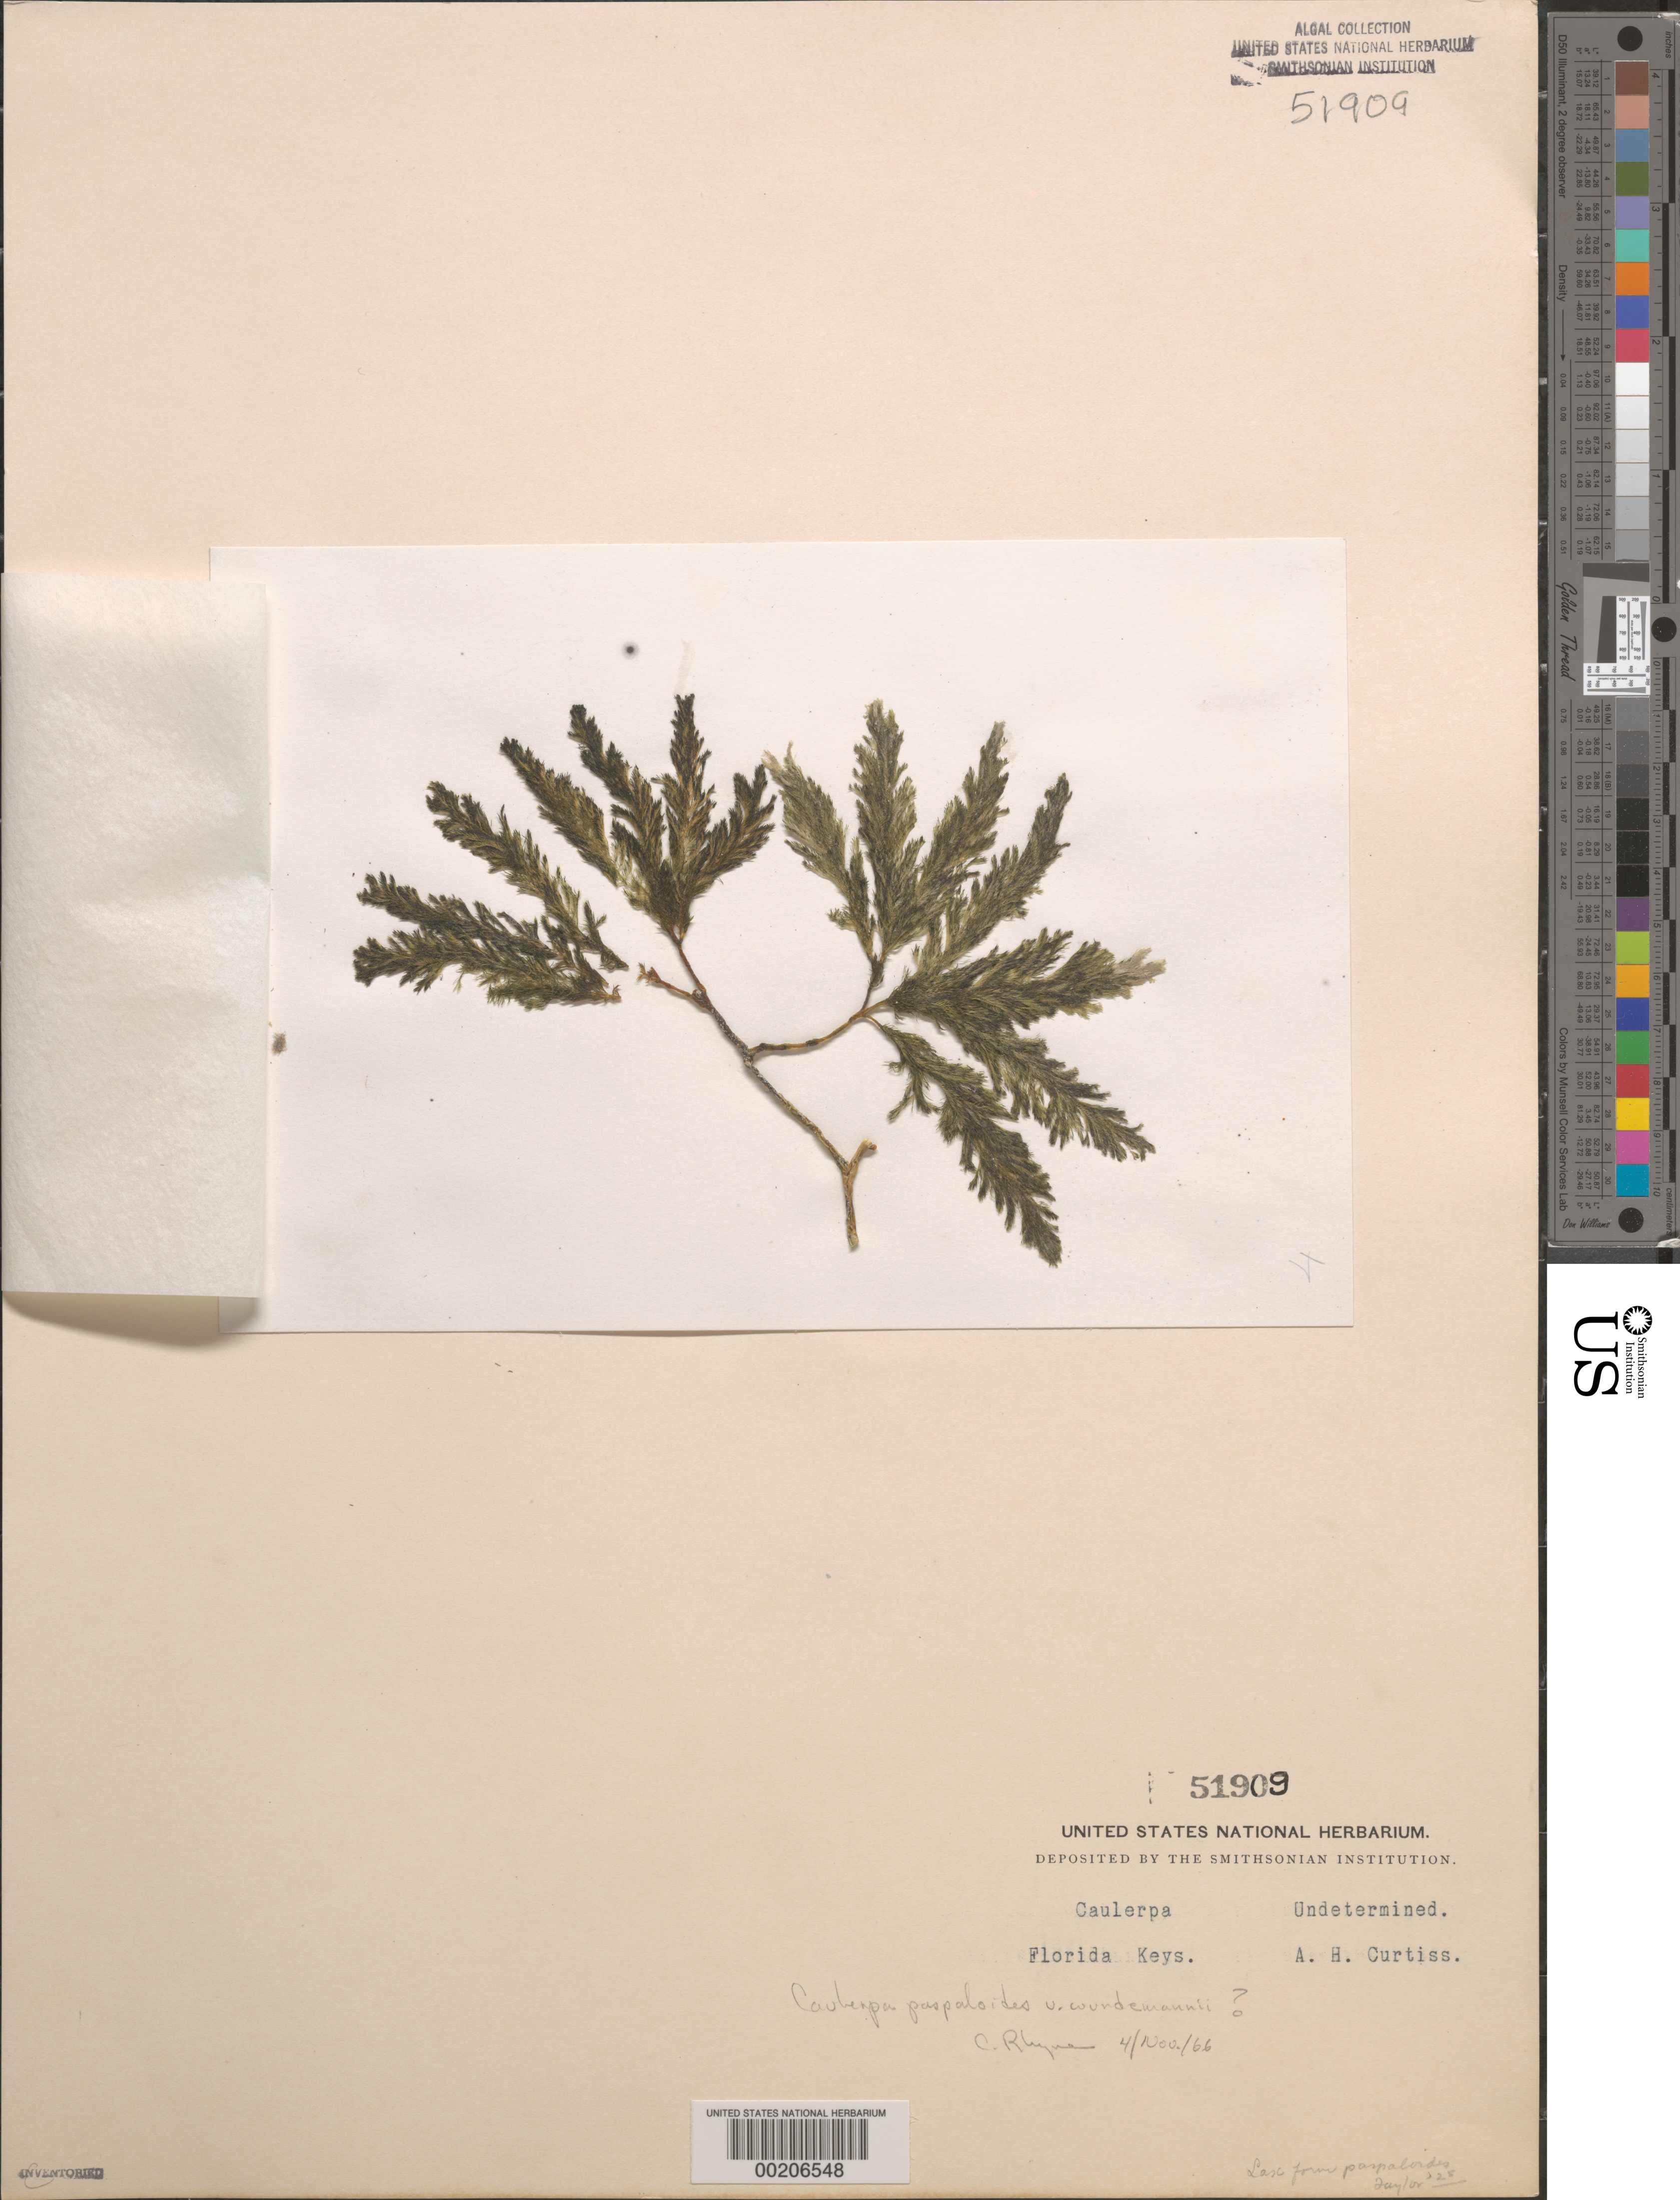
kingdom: Plantae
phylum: Chlorophyta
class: Ulvophyceae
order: Bryopsidales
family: Caulerpaceae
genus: Caulerpa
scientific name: Caulerpa paspaloides var. wurdemannii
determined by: Rhyne, C. F.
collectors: A. H. Curtiss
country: United States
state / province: Florida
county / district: Monroe County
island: Florida Keys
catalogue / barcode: US 51909